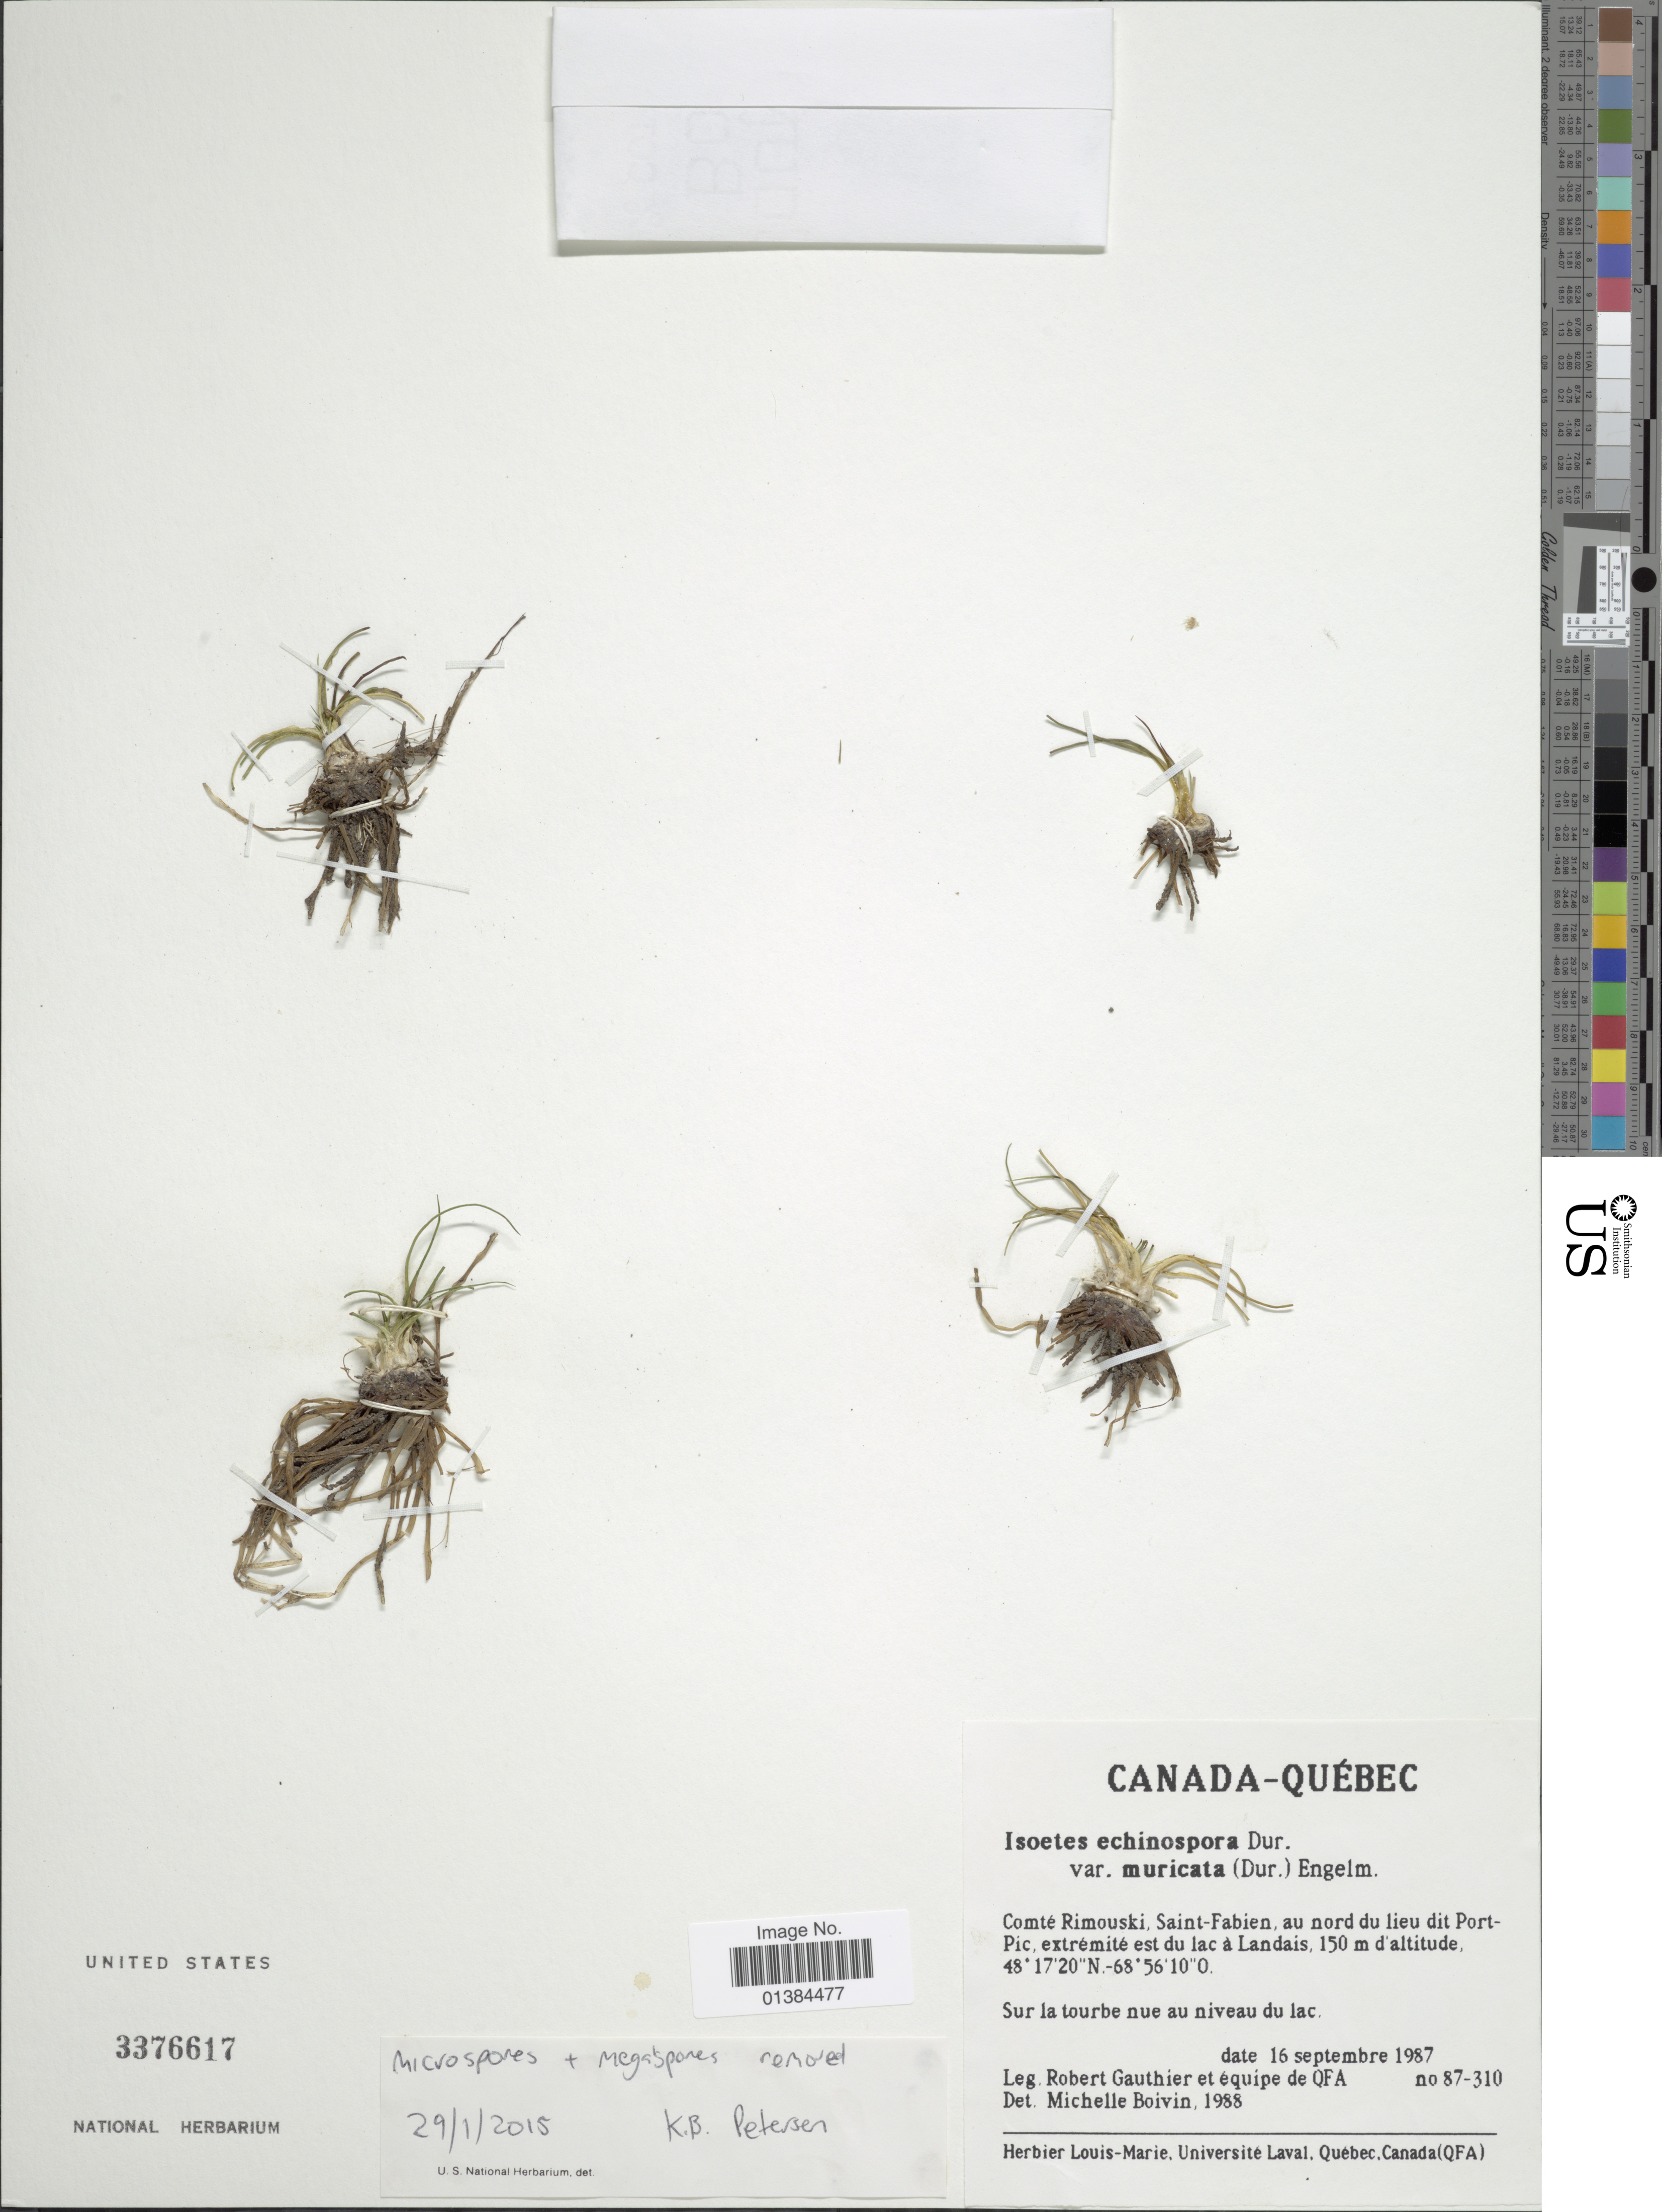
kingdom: Plantae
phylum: Tracheophyta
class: Lycopodiopsida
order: Isoetales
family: Isoetaceae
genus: Isoetes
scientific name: Isoetes echinospora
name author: Durieu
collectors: R. Gauthier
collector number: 87-310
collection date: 1987-09-16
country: Canada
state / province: Quebec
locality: Comté Rimouski, Saint-Fabien, au nord du lieu dit Port-Pic, extrémité est du lac à Landais.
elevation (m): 150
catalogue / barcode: US 3376617